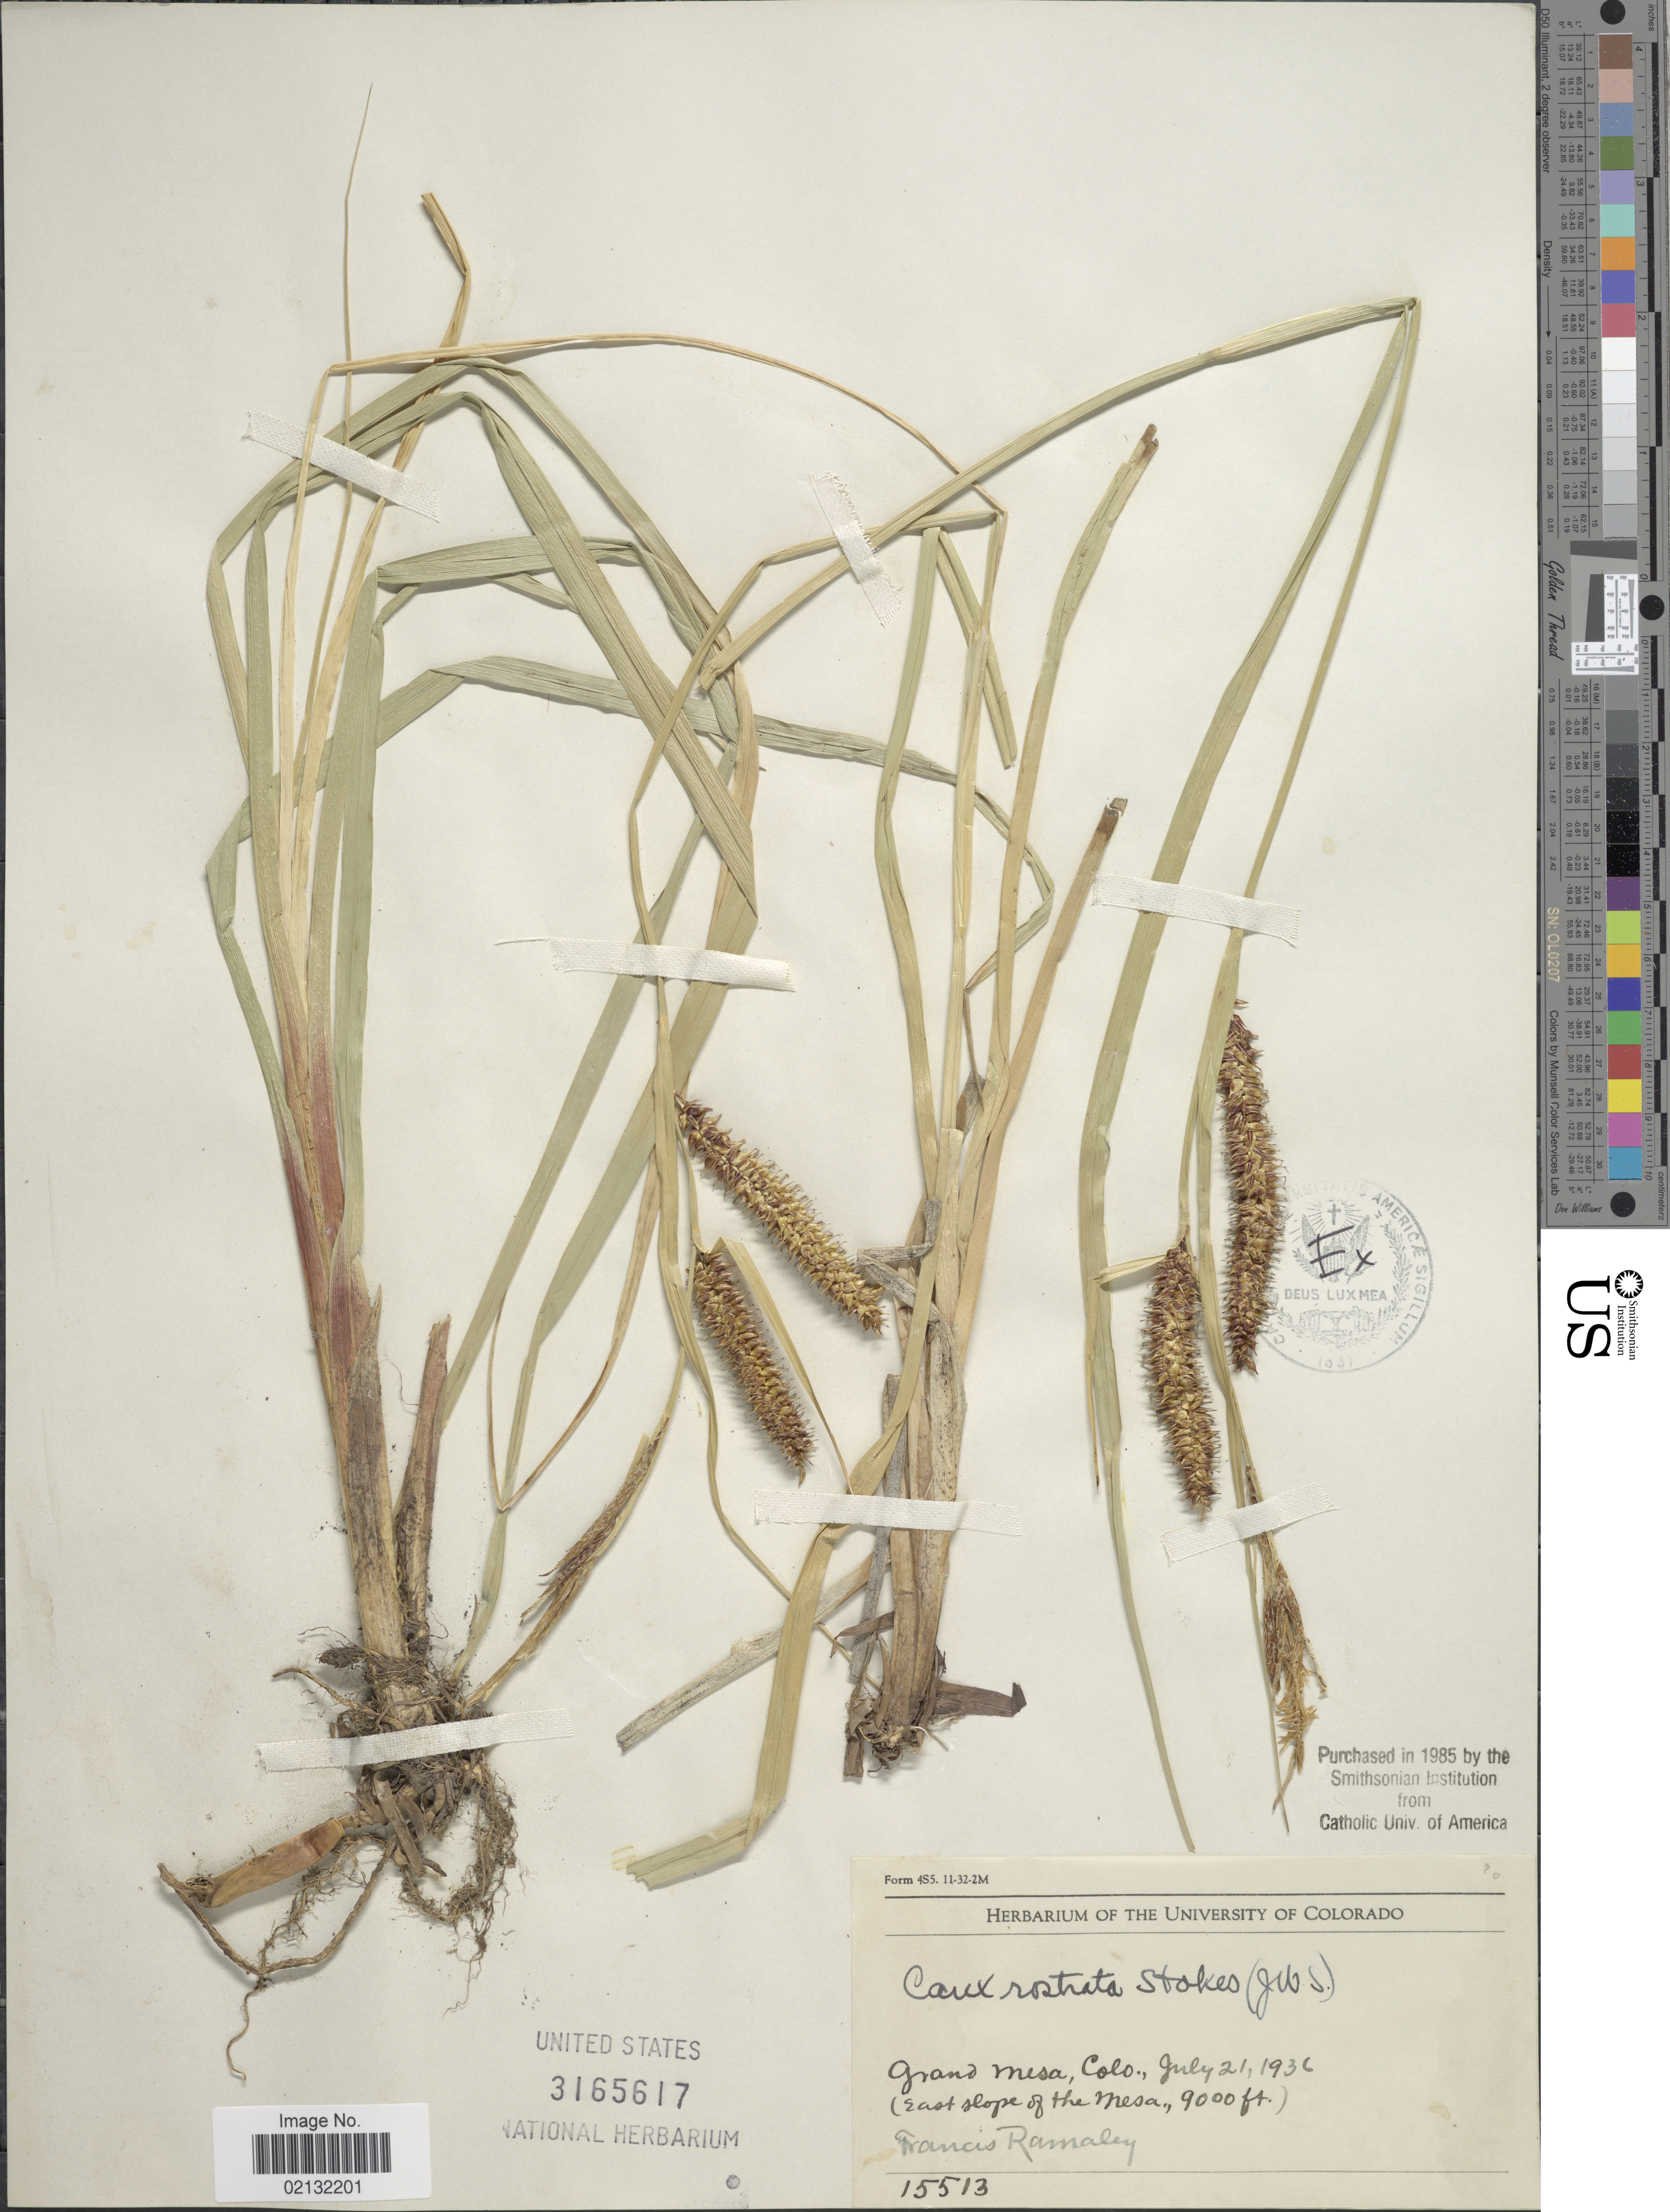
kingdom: Plantae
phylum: Tracheophyta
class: Liliopsida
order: Poales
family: Cyperaceae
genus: Carex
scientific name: Carex rostrata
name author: Stokes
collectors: F. Ramaley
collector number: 15513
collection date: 1936-07-21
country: United States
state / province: Colorado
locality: Grand Mesa, Colo. (East slope of Mesa).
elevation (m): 2743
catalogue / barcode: US 3165617